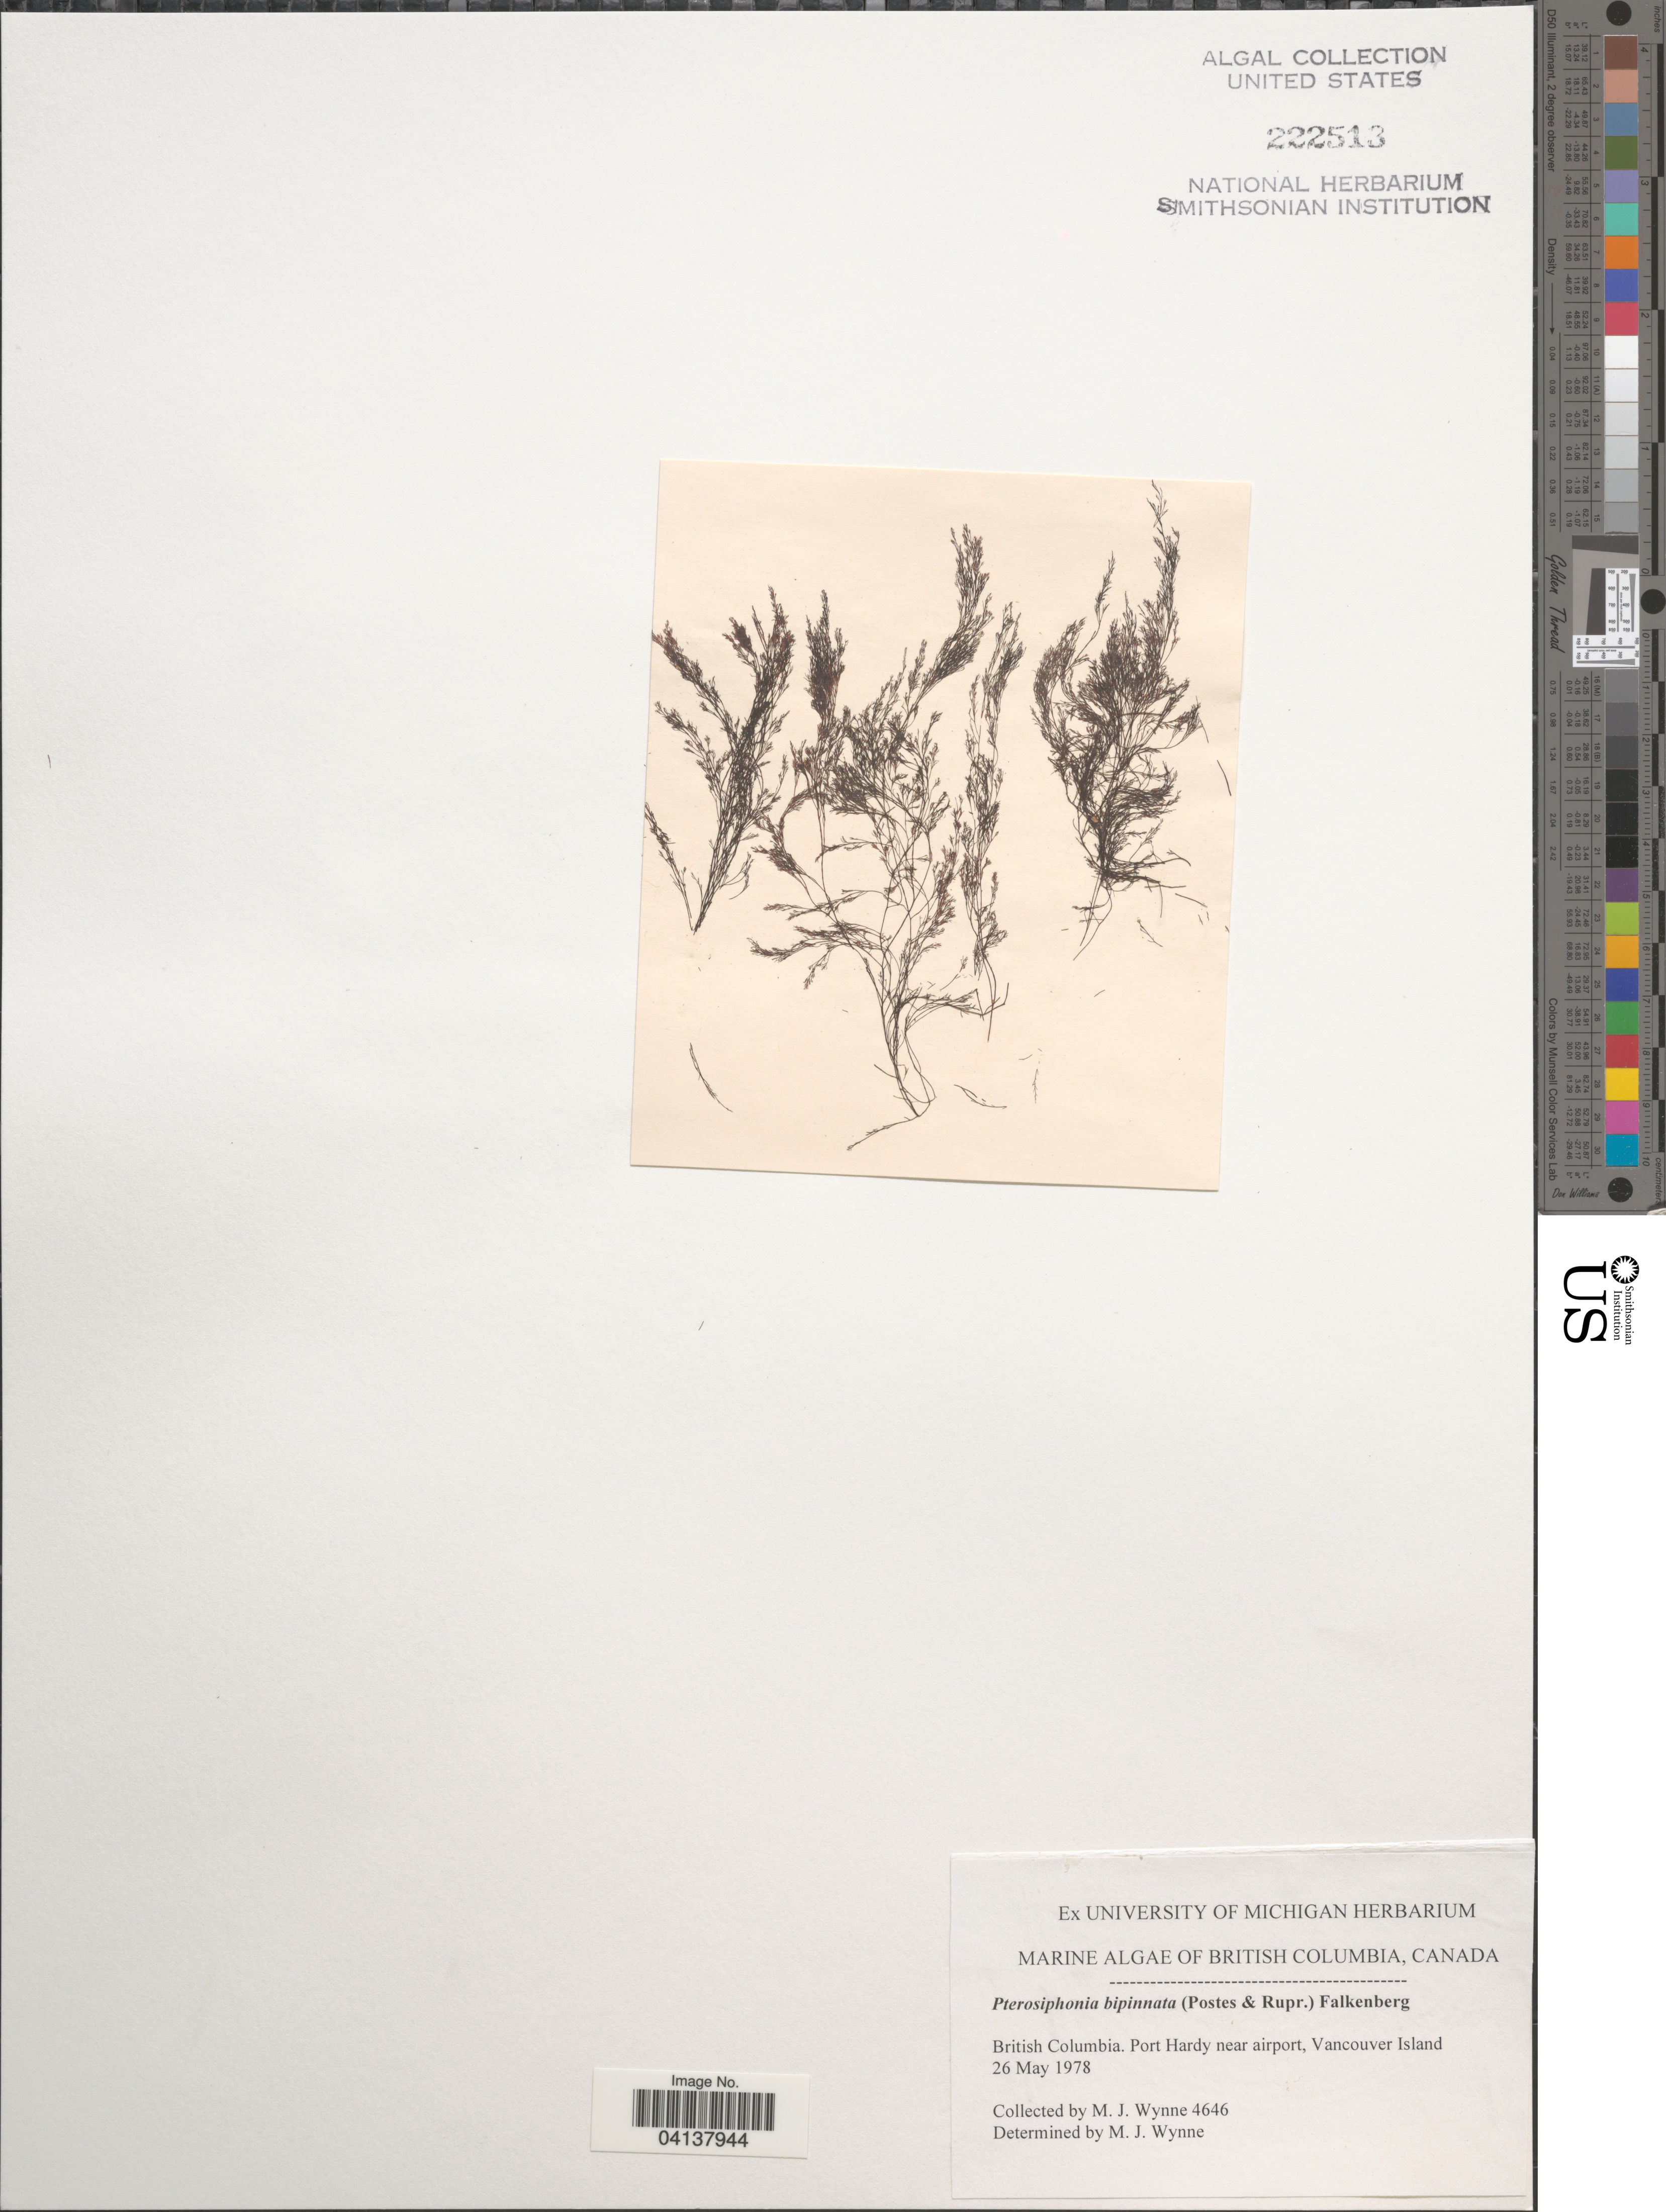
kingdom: Plantae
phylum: Rhodophyta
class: Florideophyceae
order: Ceramiales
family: Rhodomelaceae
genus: Savoiea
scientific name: Savoiea bipinnata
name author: (Postels & Rupr.) M.J. Wynne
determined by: Algae name updating Project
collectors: M.J. Wynne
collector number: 4646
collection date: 1978-05-26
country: Canada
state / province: British Columbia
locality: Port Hardy near airport, Vancouver Island.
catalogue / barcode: US 222513